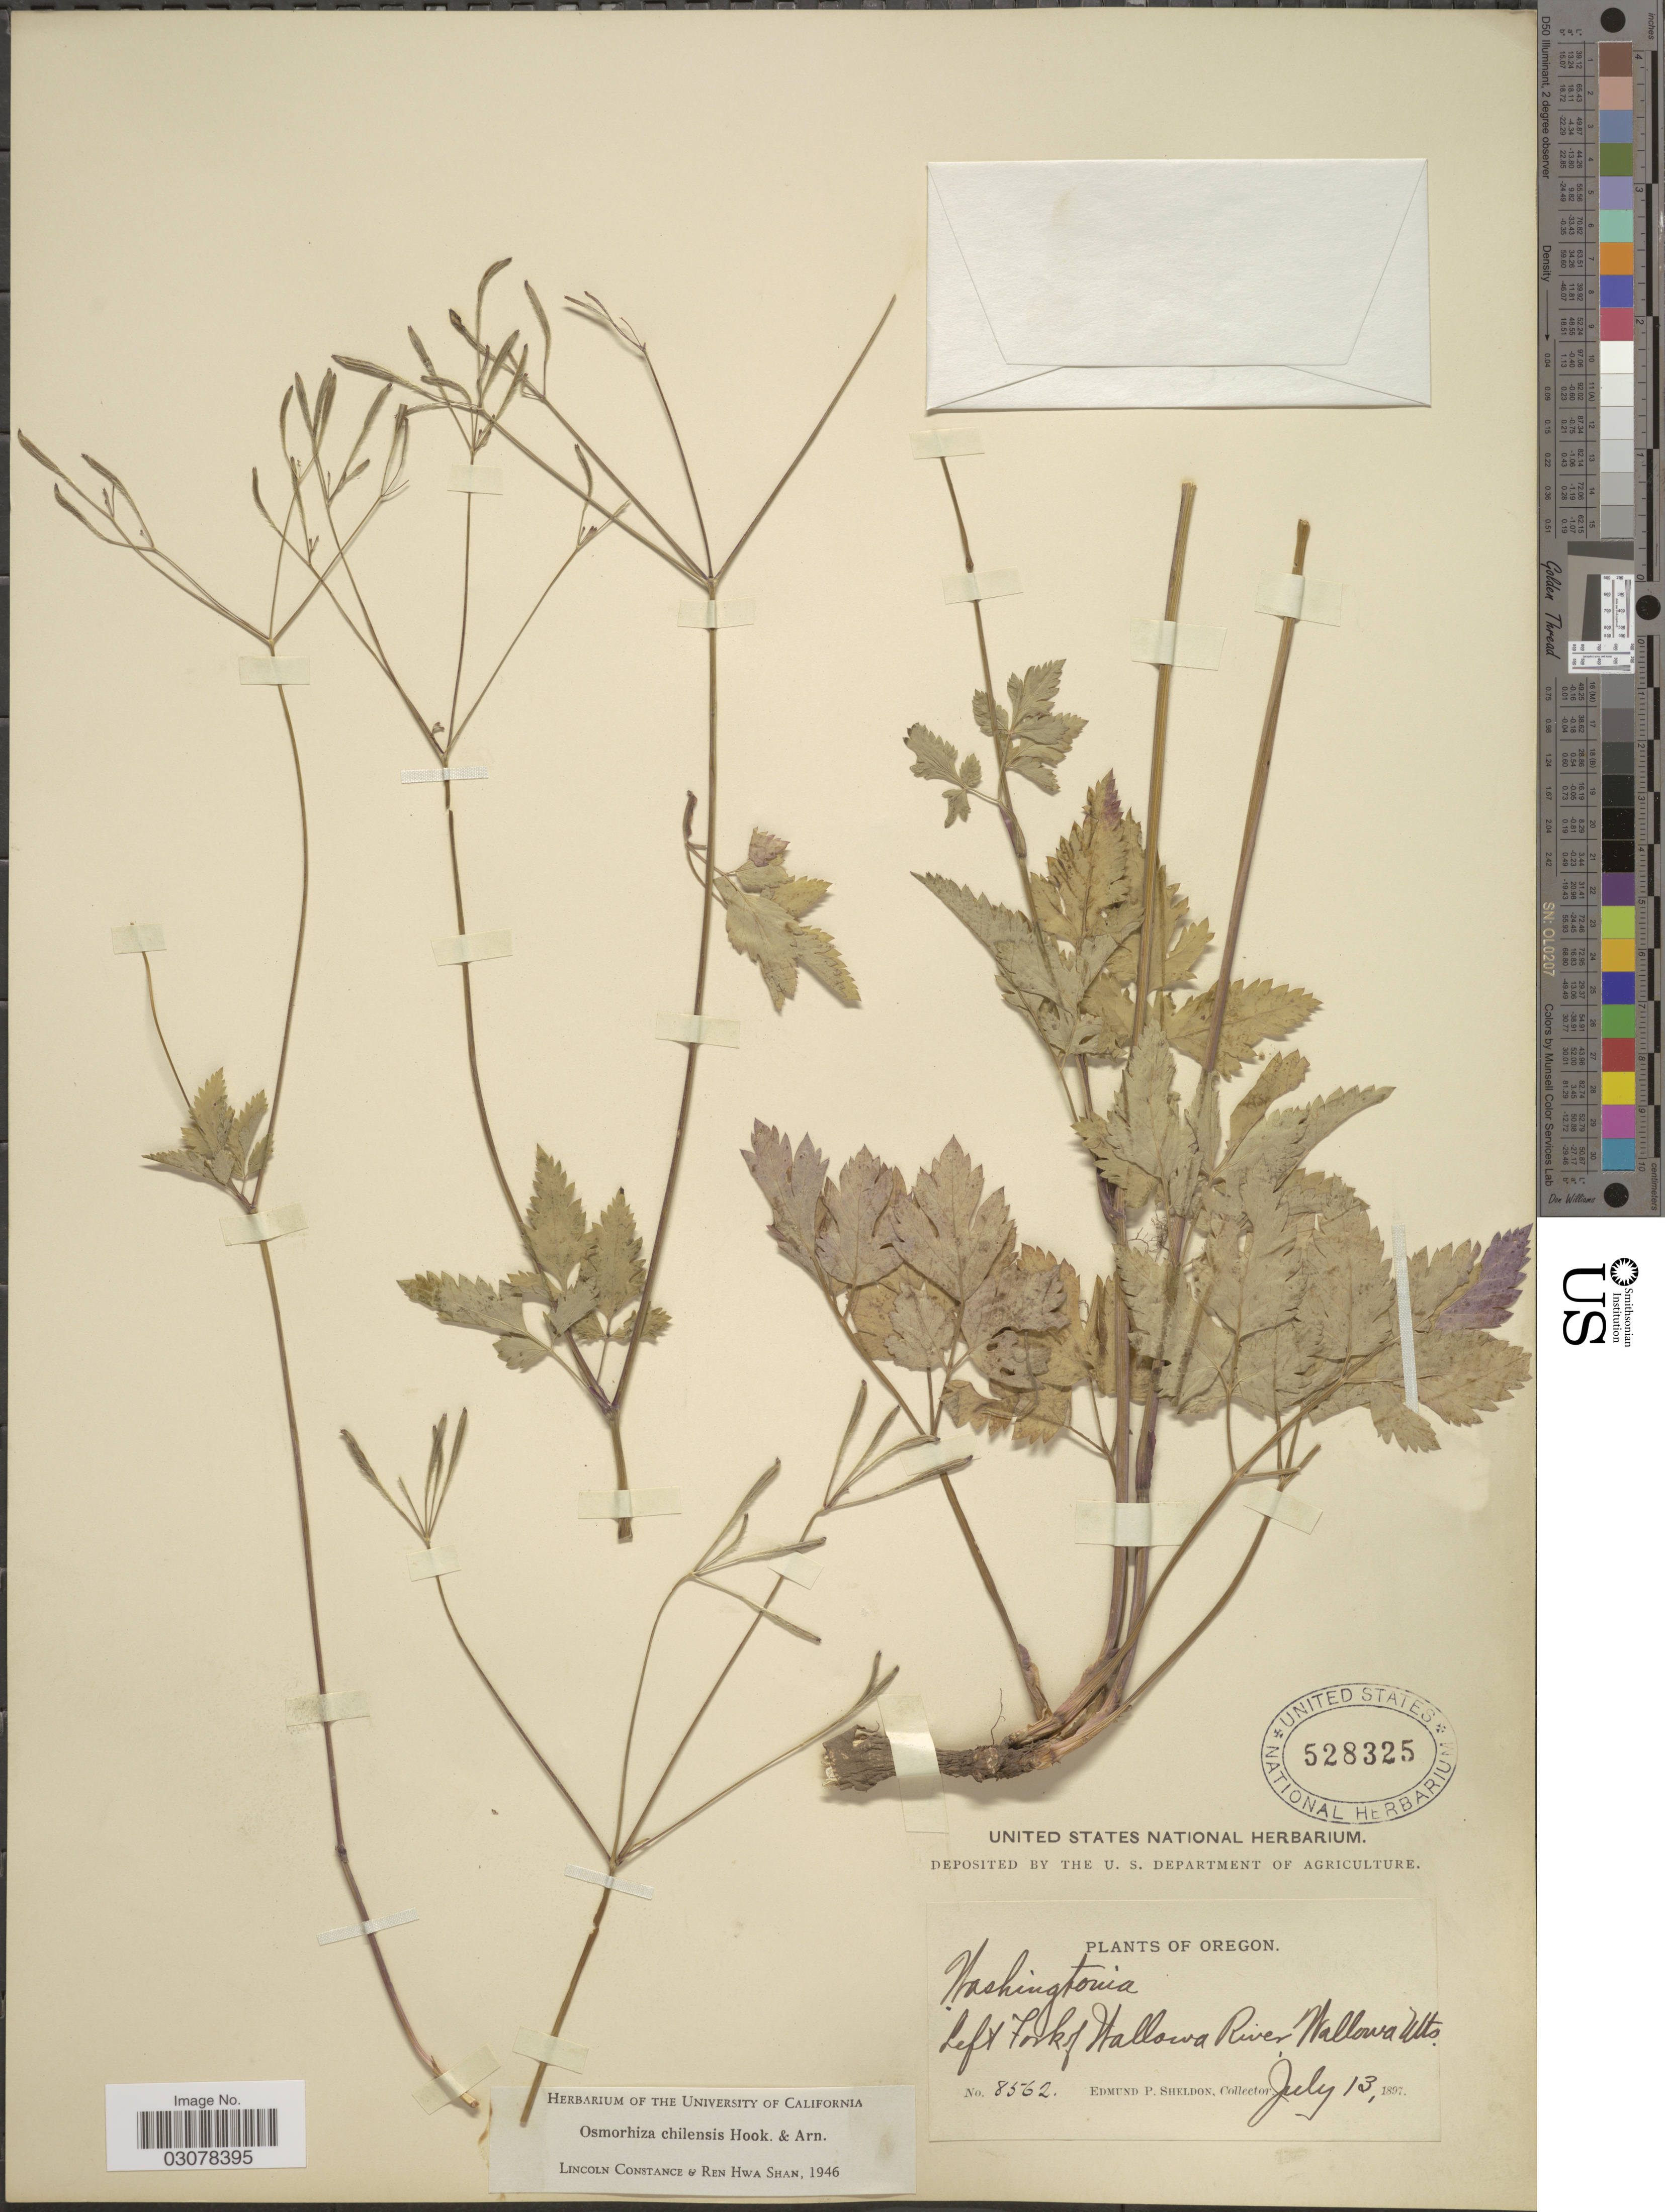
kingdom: Plantae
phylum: Tracheophyta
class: Magnoliopsida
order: Apiales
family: Apiaceae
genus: Osmorhiza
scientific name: Osmorhiza chilensis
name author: Hook. & Arn.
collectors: E. P. Sheldon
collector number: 8562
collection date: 1897-07-13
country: United States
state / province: Oregon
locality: Left Fork of Wallowa River. Wallowa Mts.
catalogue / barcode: US 528325